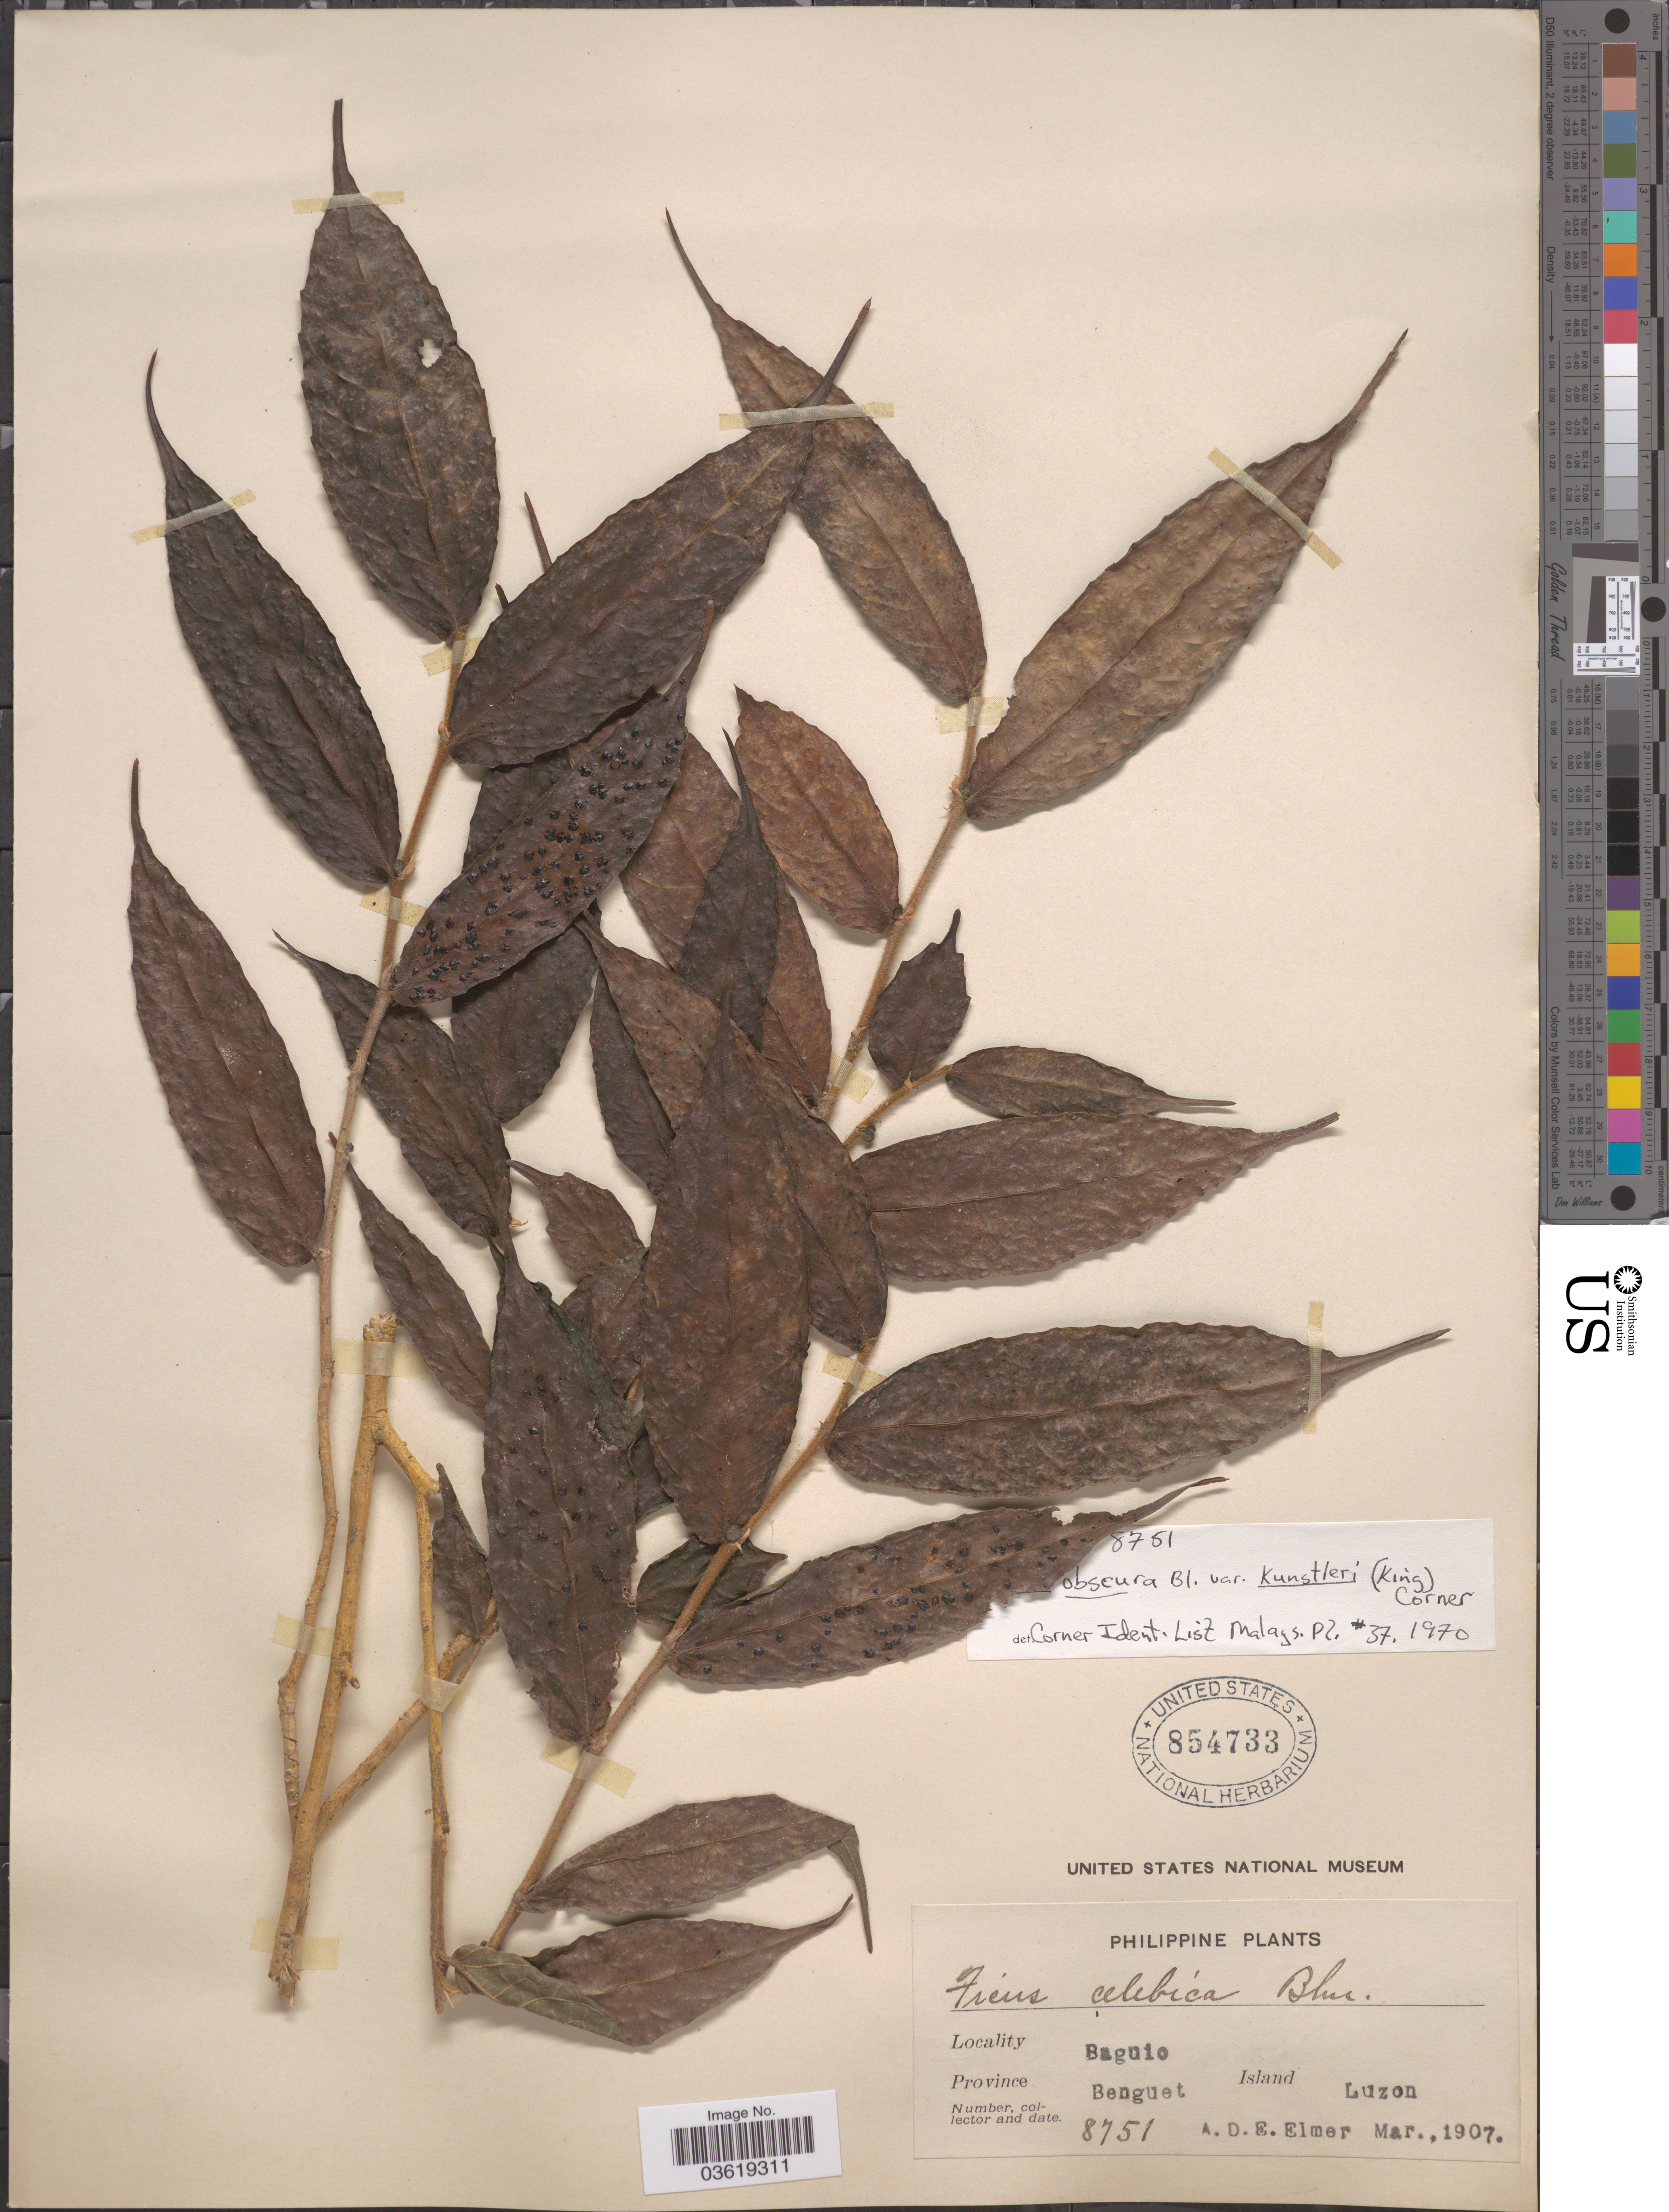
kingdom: Plantae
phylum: Tracheophyta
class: Magnoliopsida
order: Rosales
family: Moraceae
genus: Ficus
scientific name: Ficus obscura var. kunstleri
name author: Blume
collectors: A. D. E. Elmer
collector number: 8751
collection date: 1907-03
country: Philippines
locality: Baguio, Province Benguet, Island Luzon.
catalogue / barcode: US 854733